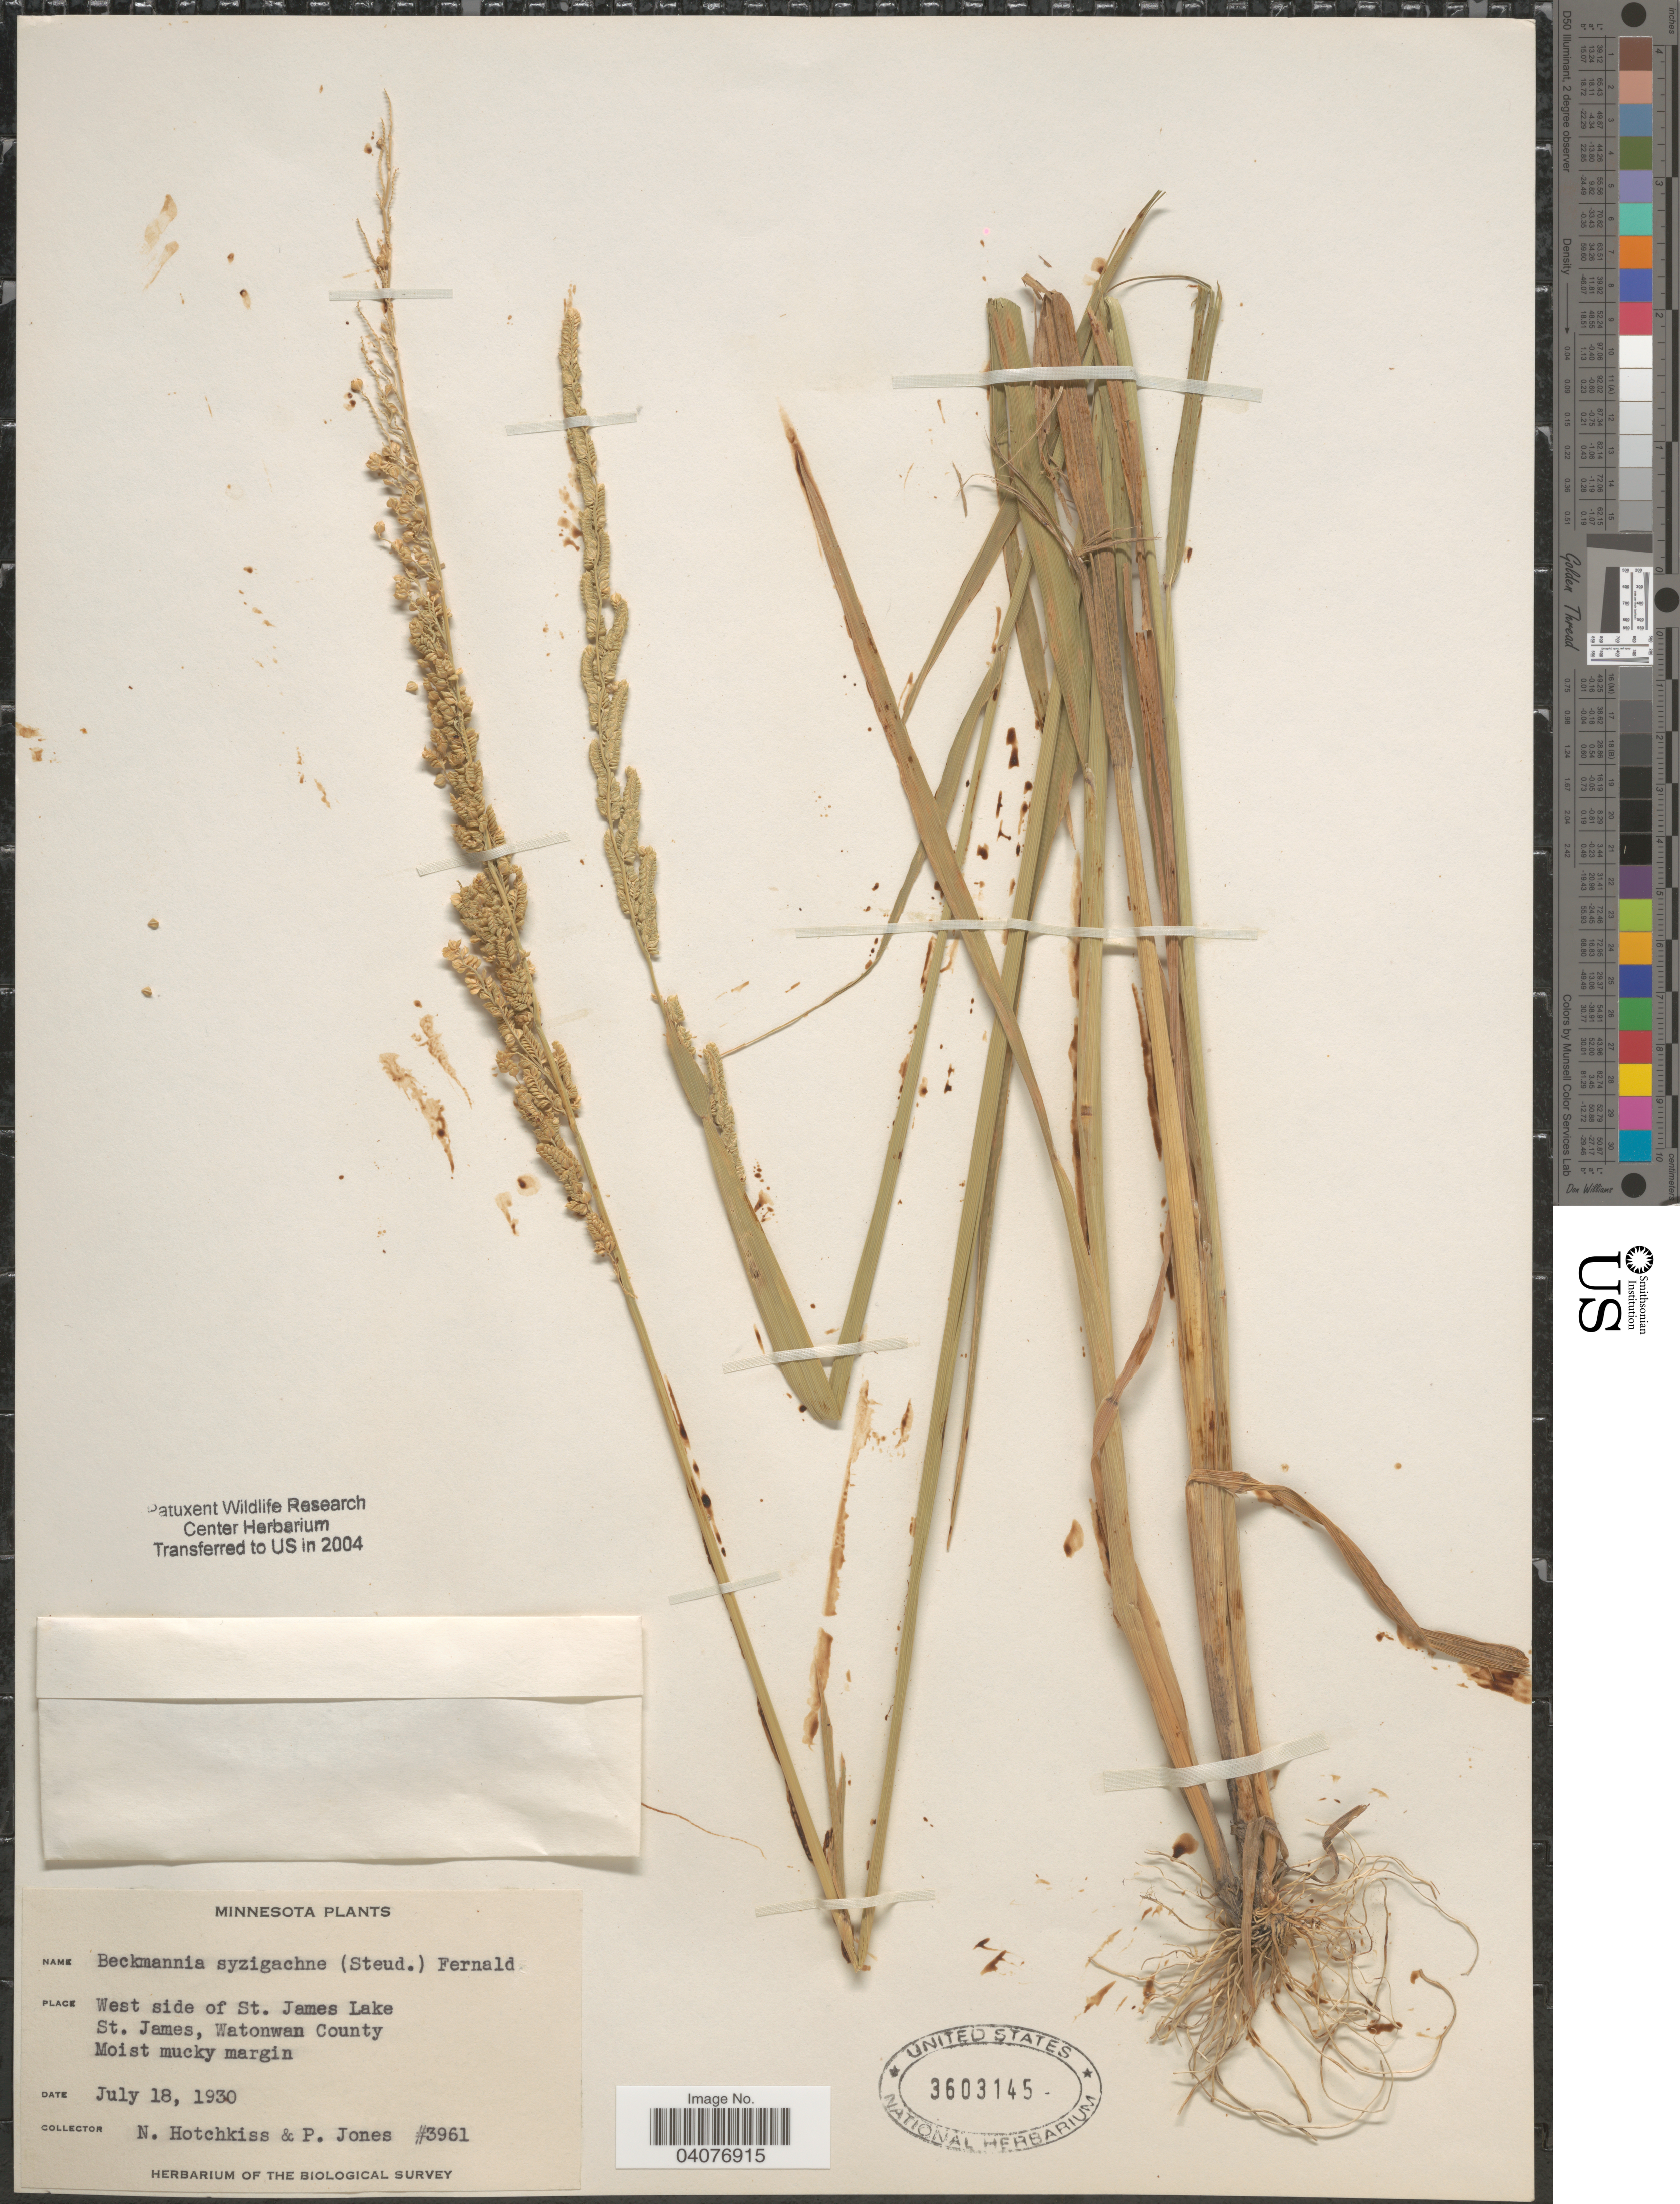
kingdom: Plantae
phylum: Tracheophyta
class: Liliopsida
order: Poales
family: Poaceae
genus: Beckmannia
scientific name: Beckmannia syzigachne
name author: (Steud.) Fernald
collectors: N. Hotchkiss & P. Jones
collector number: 3961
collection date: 1930-07-18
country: United States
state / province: Minnesota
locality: West side of St. James Lake. St. James, Watonwan County. Herbarium of the Biological Survey.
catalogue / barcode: US 3603145